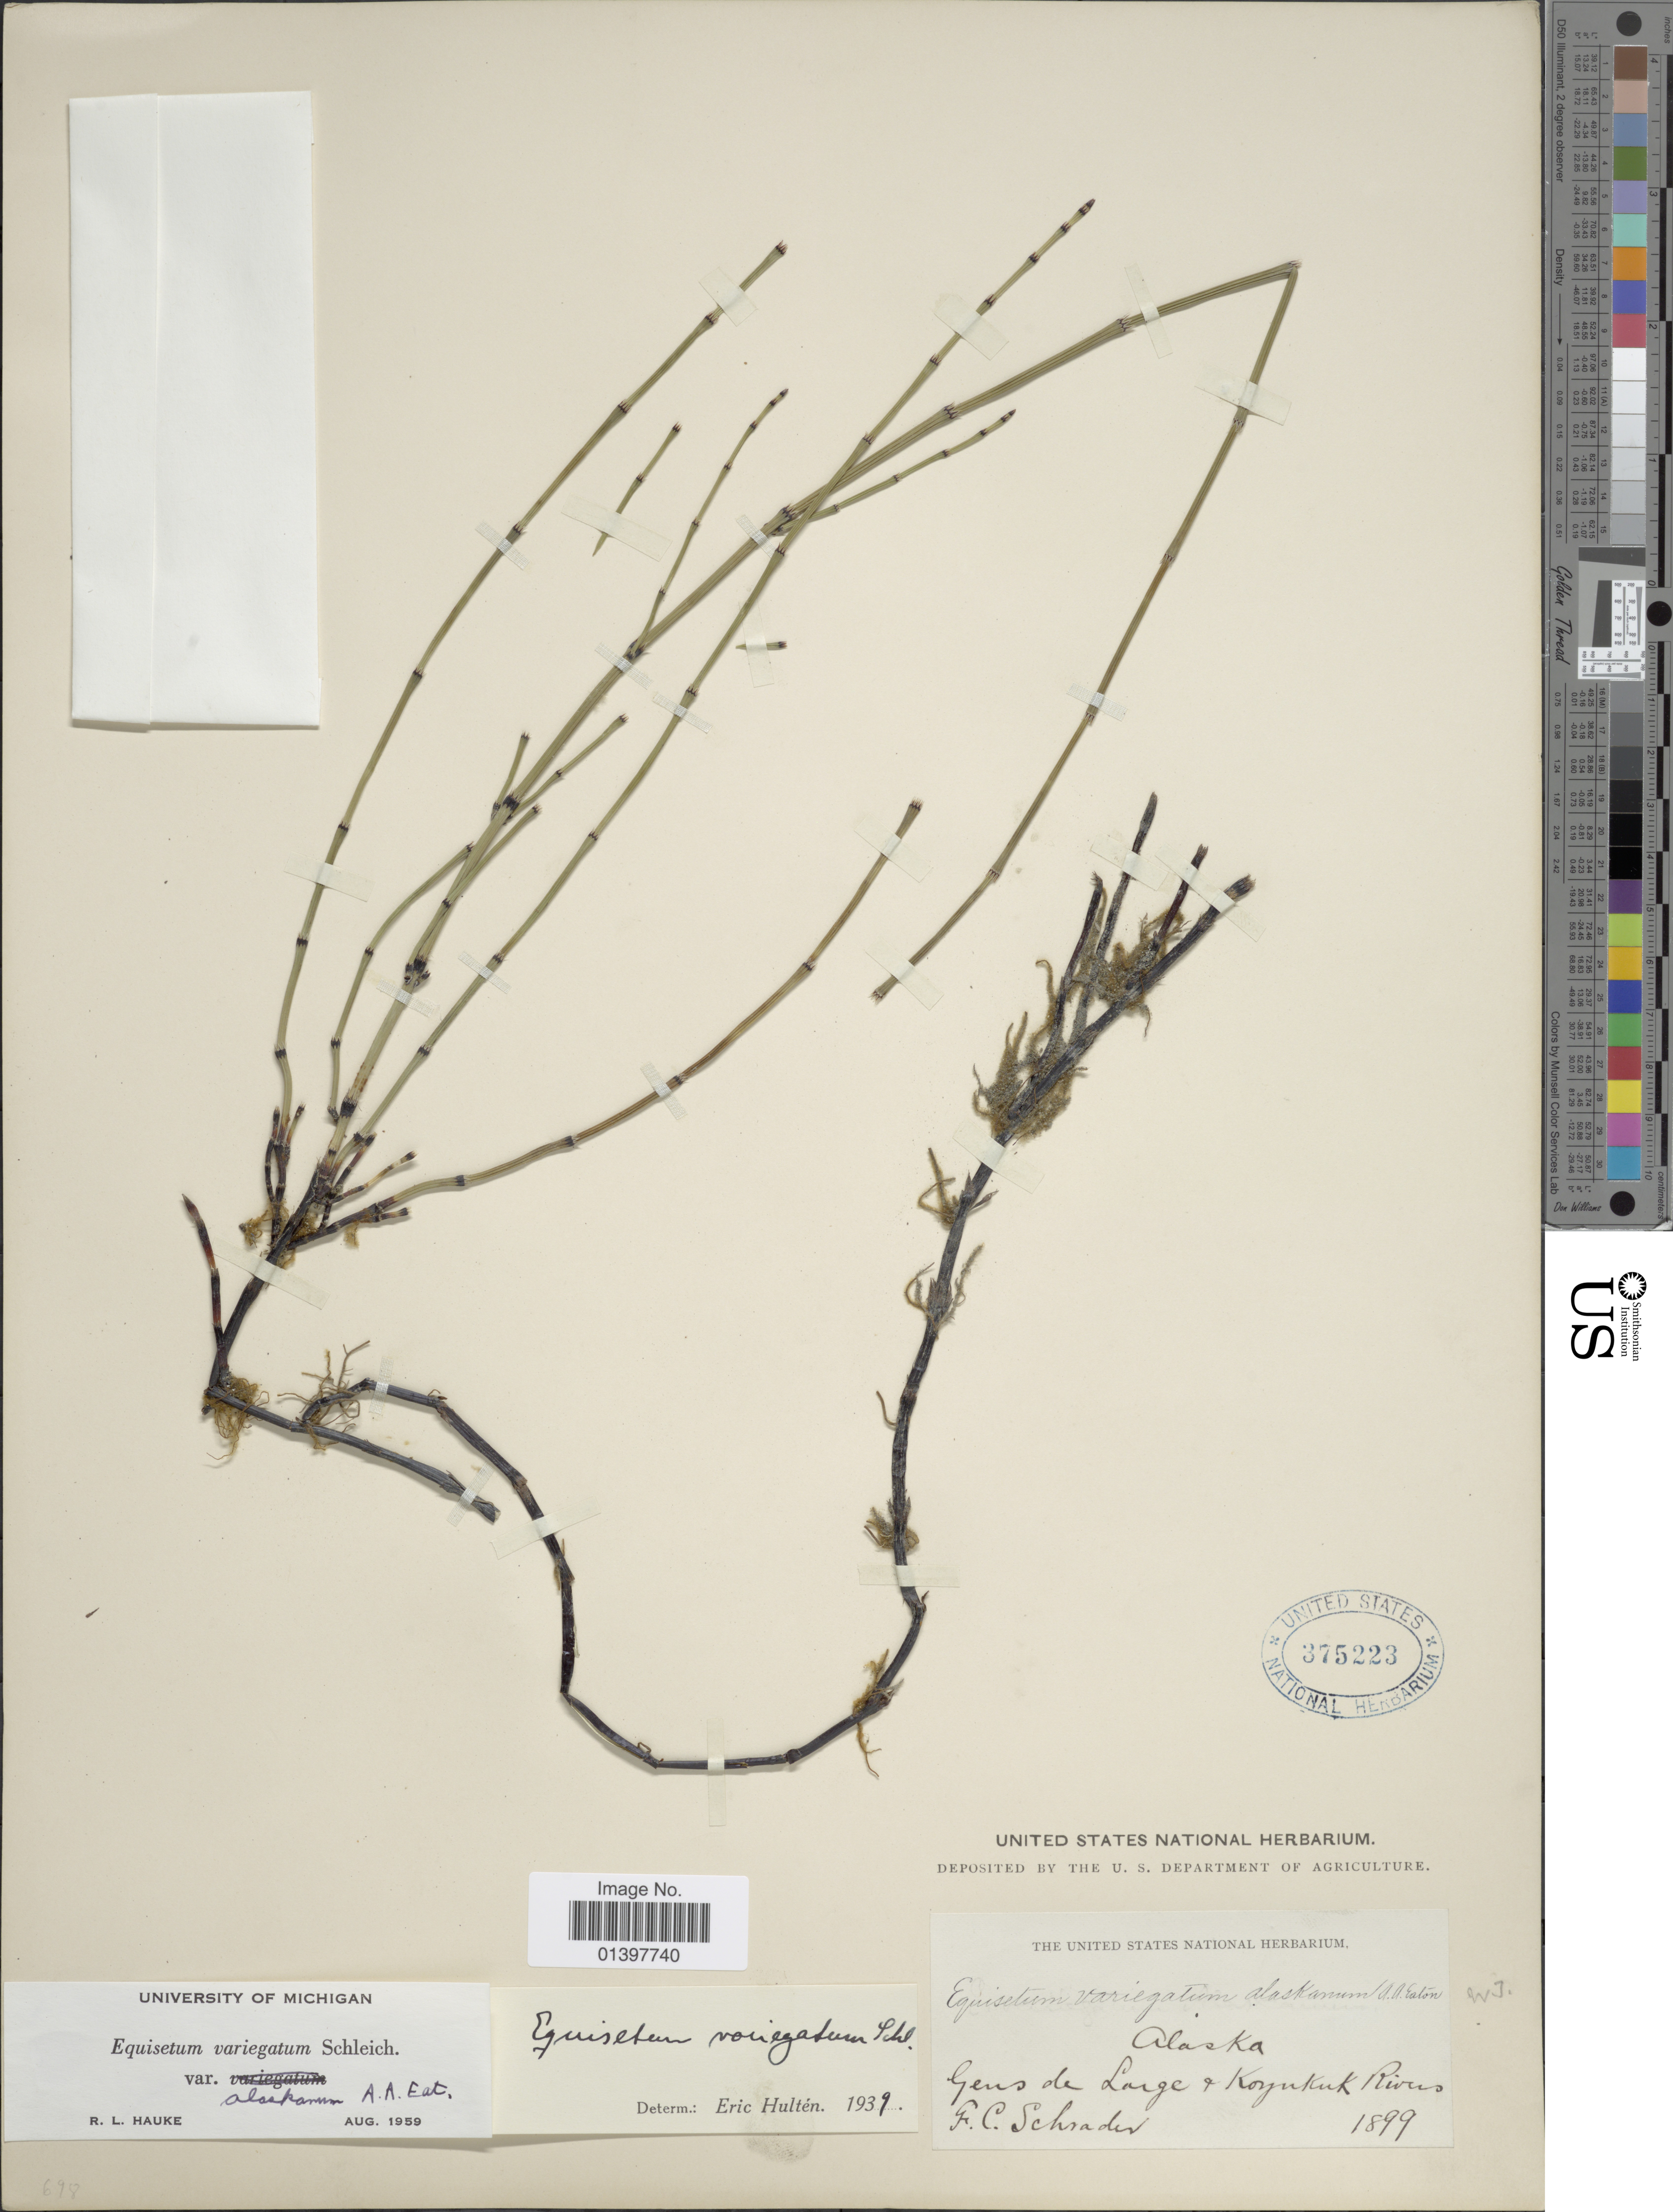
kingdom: Plantae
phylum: Tracheophyta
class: Polypodiopsida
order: Equisetales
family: Equisetaceae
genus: Equisetum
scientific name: Equisetum variegatum var. alaskanum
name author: A.A. Eaton ex Trel. in Harriman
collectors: F. C. Schrader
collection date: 1899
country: United States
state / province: Alaska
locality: Gens de Large & Koynukuk Rivers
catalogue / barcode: US 375223